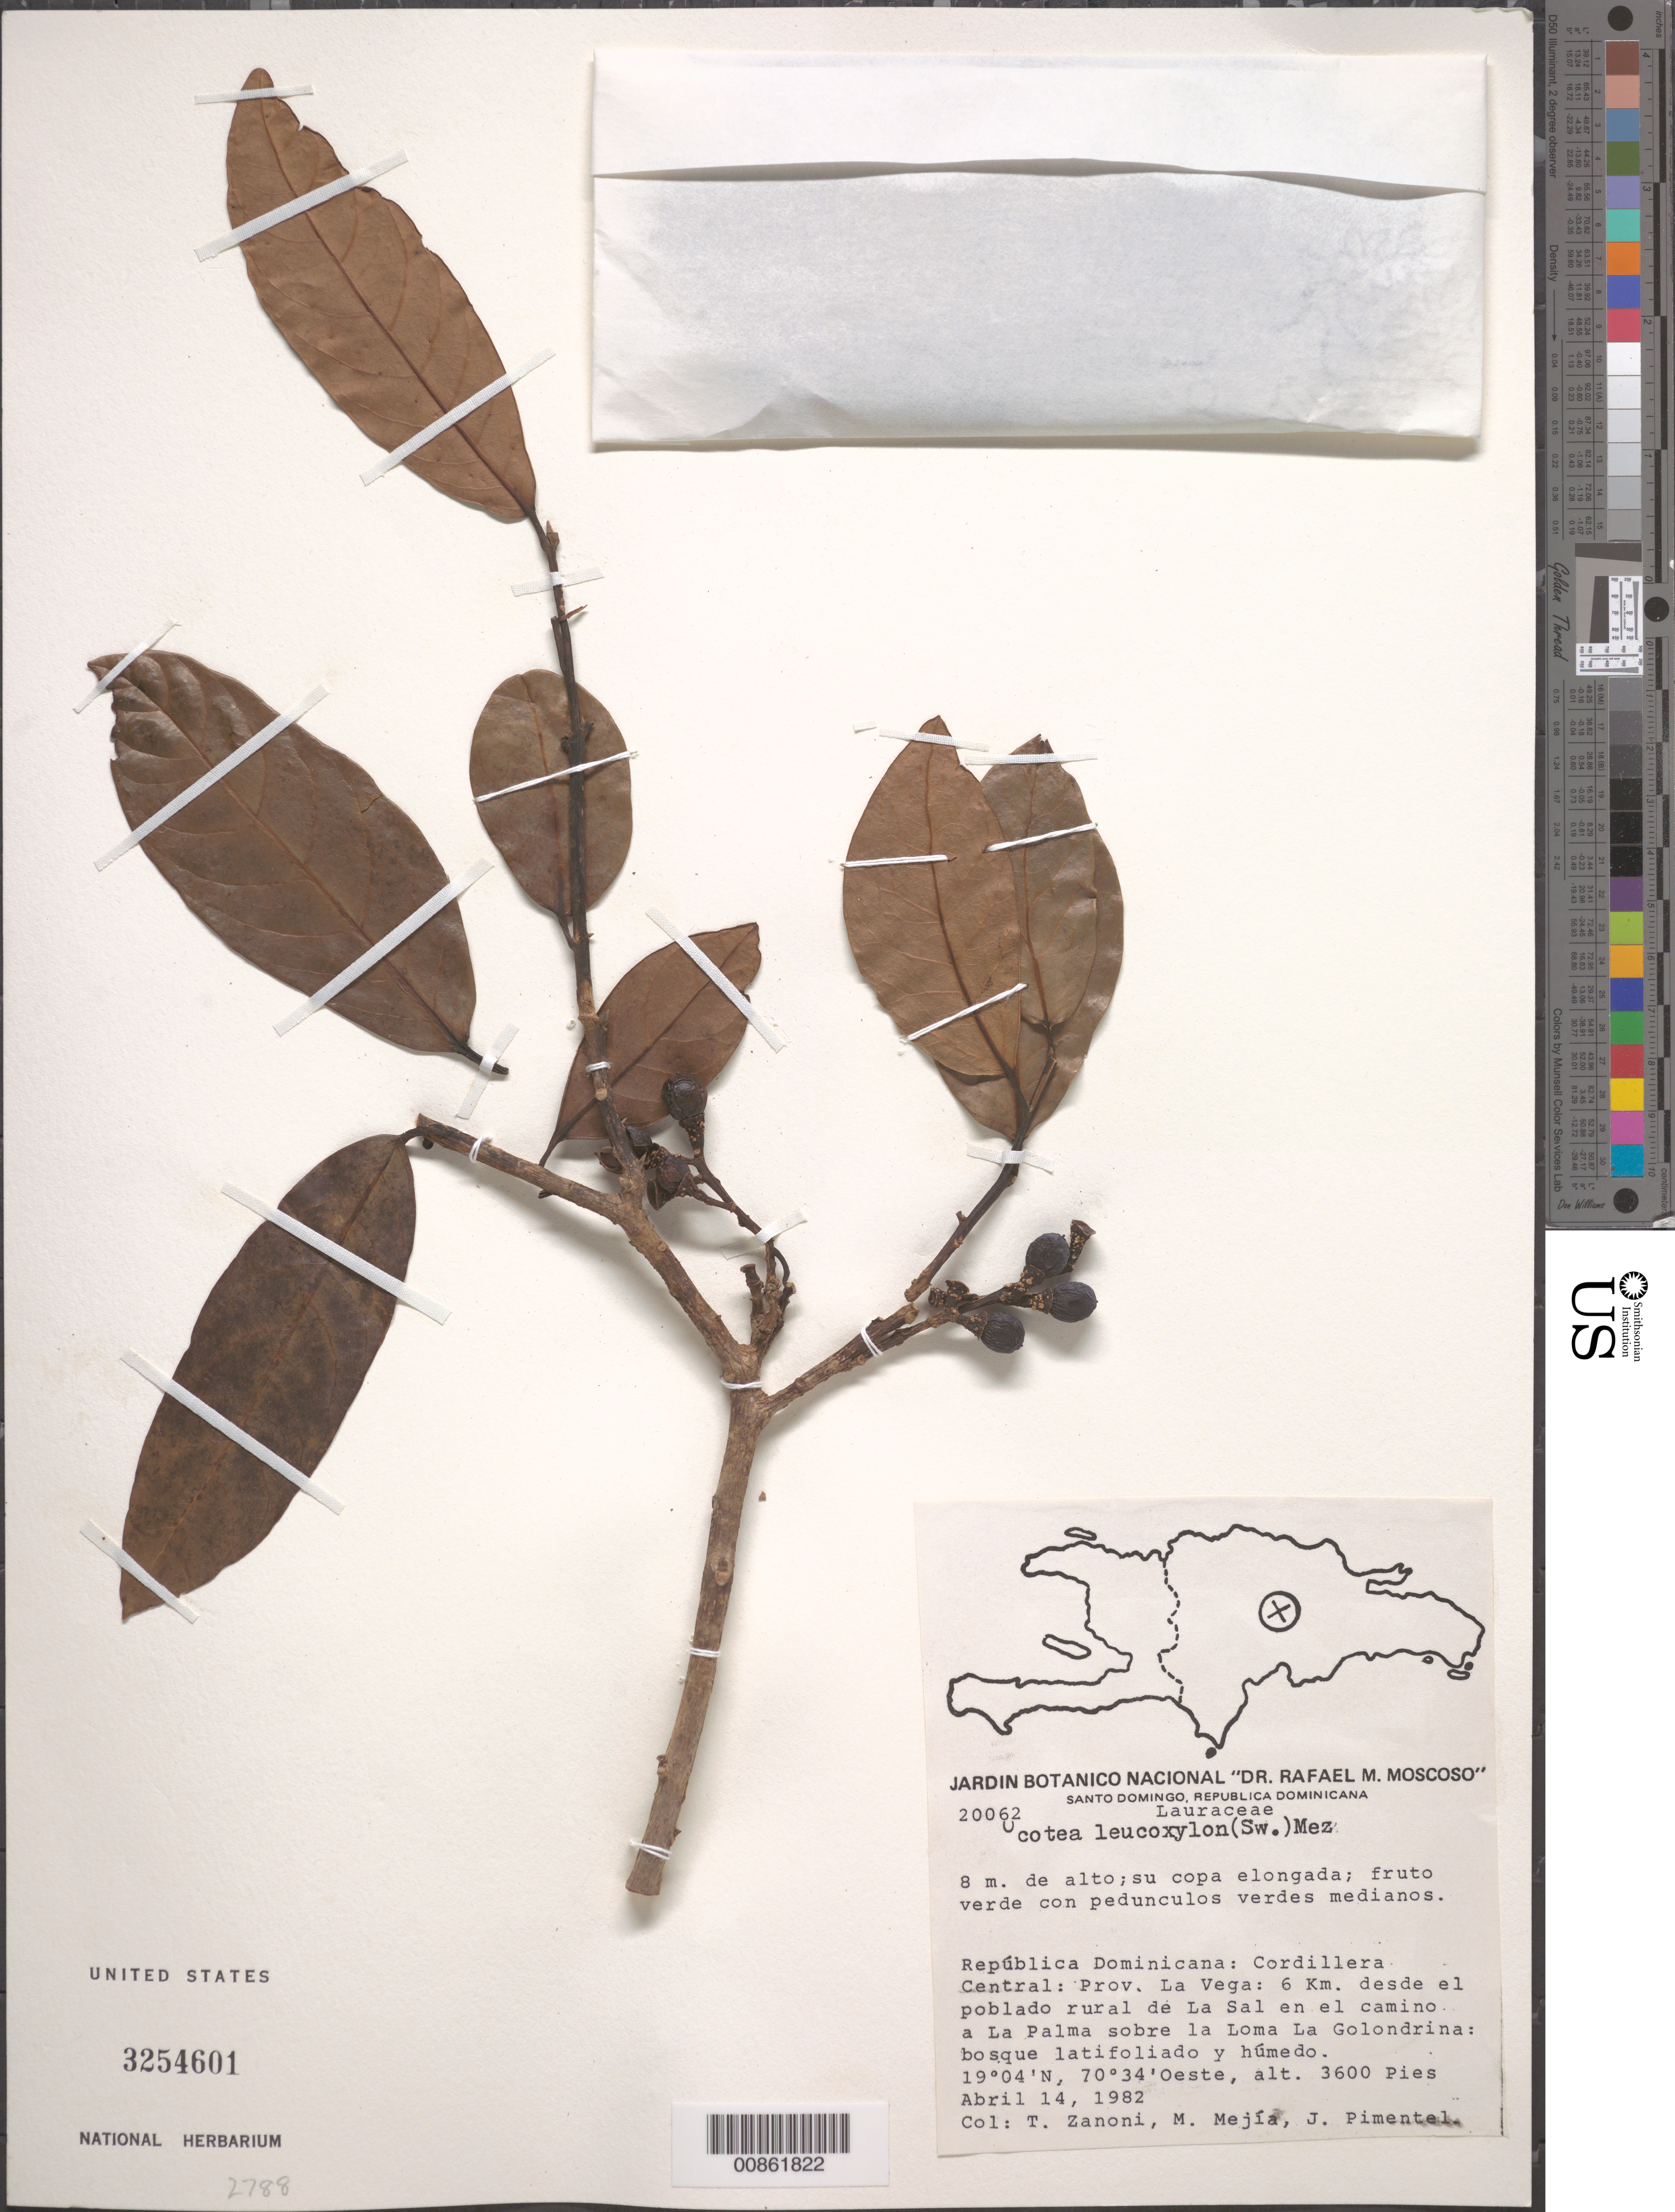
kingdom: Plantae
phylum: Tracheophyta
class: Magnoliopsida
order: Laurales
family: Lauraceae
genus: Ocotea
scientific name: Ocotea leucoxylon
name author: (Sw.) Laness.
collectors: T. A. Zanoni, M. Mejia & J. Pimentel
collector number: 20062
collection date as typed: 14 Apr 1982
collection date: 1982-04-14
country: Dominican Republic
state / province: La Vega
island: Hispaniola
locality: Cordillera Central: 6 km desde el poblado rural de La Sal en el camino a La Palma sobre la Loma La Golondrina.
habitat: Bosque latifoliado y húmedo.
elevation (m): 1097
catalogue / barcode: US 3254601